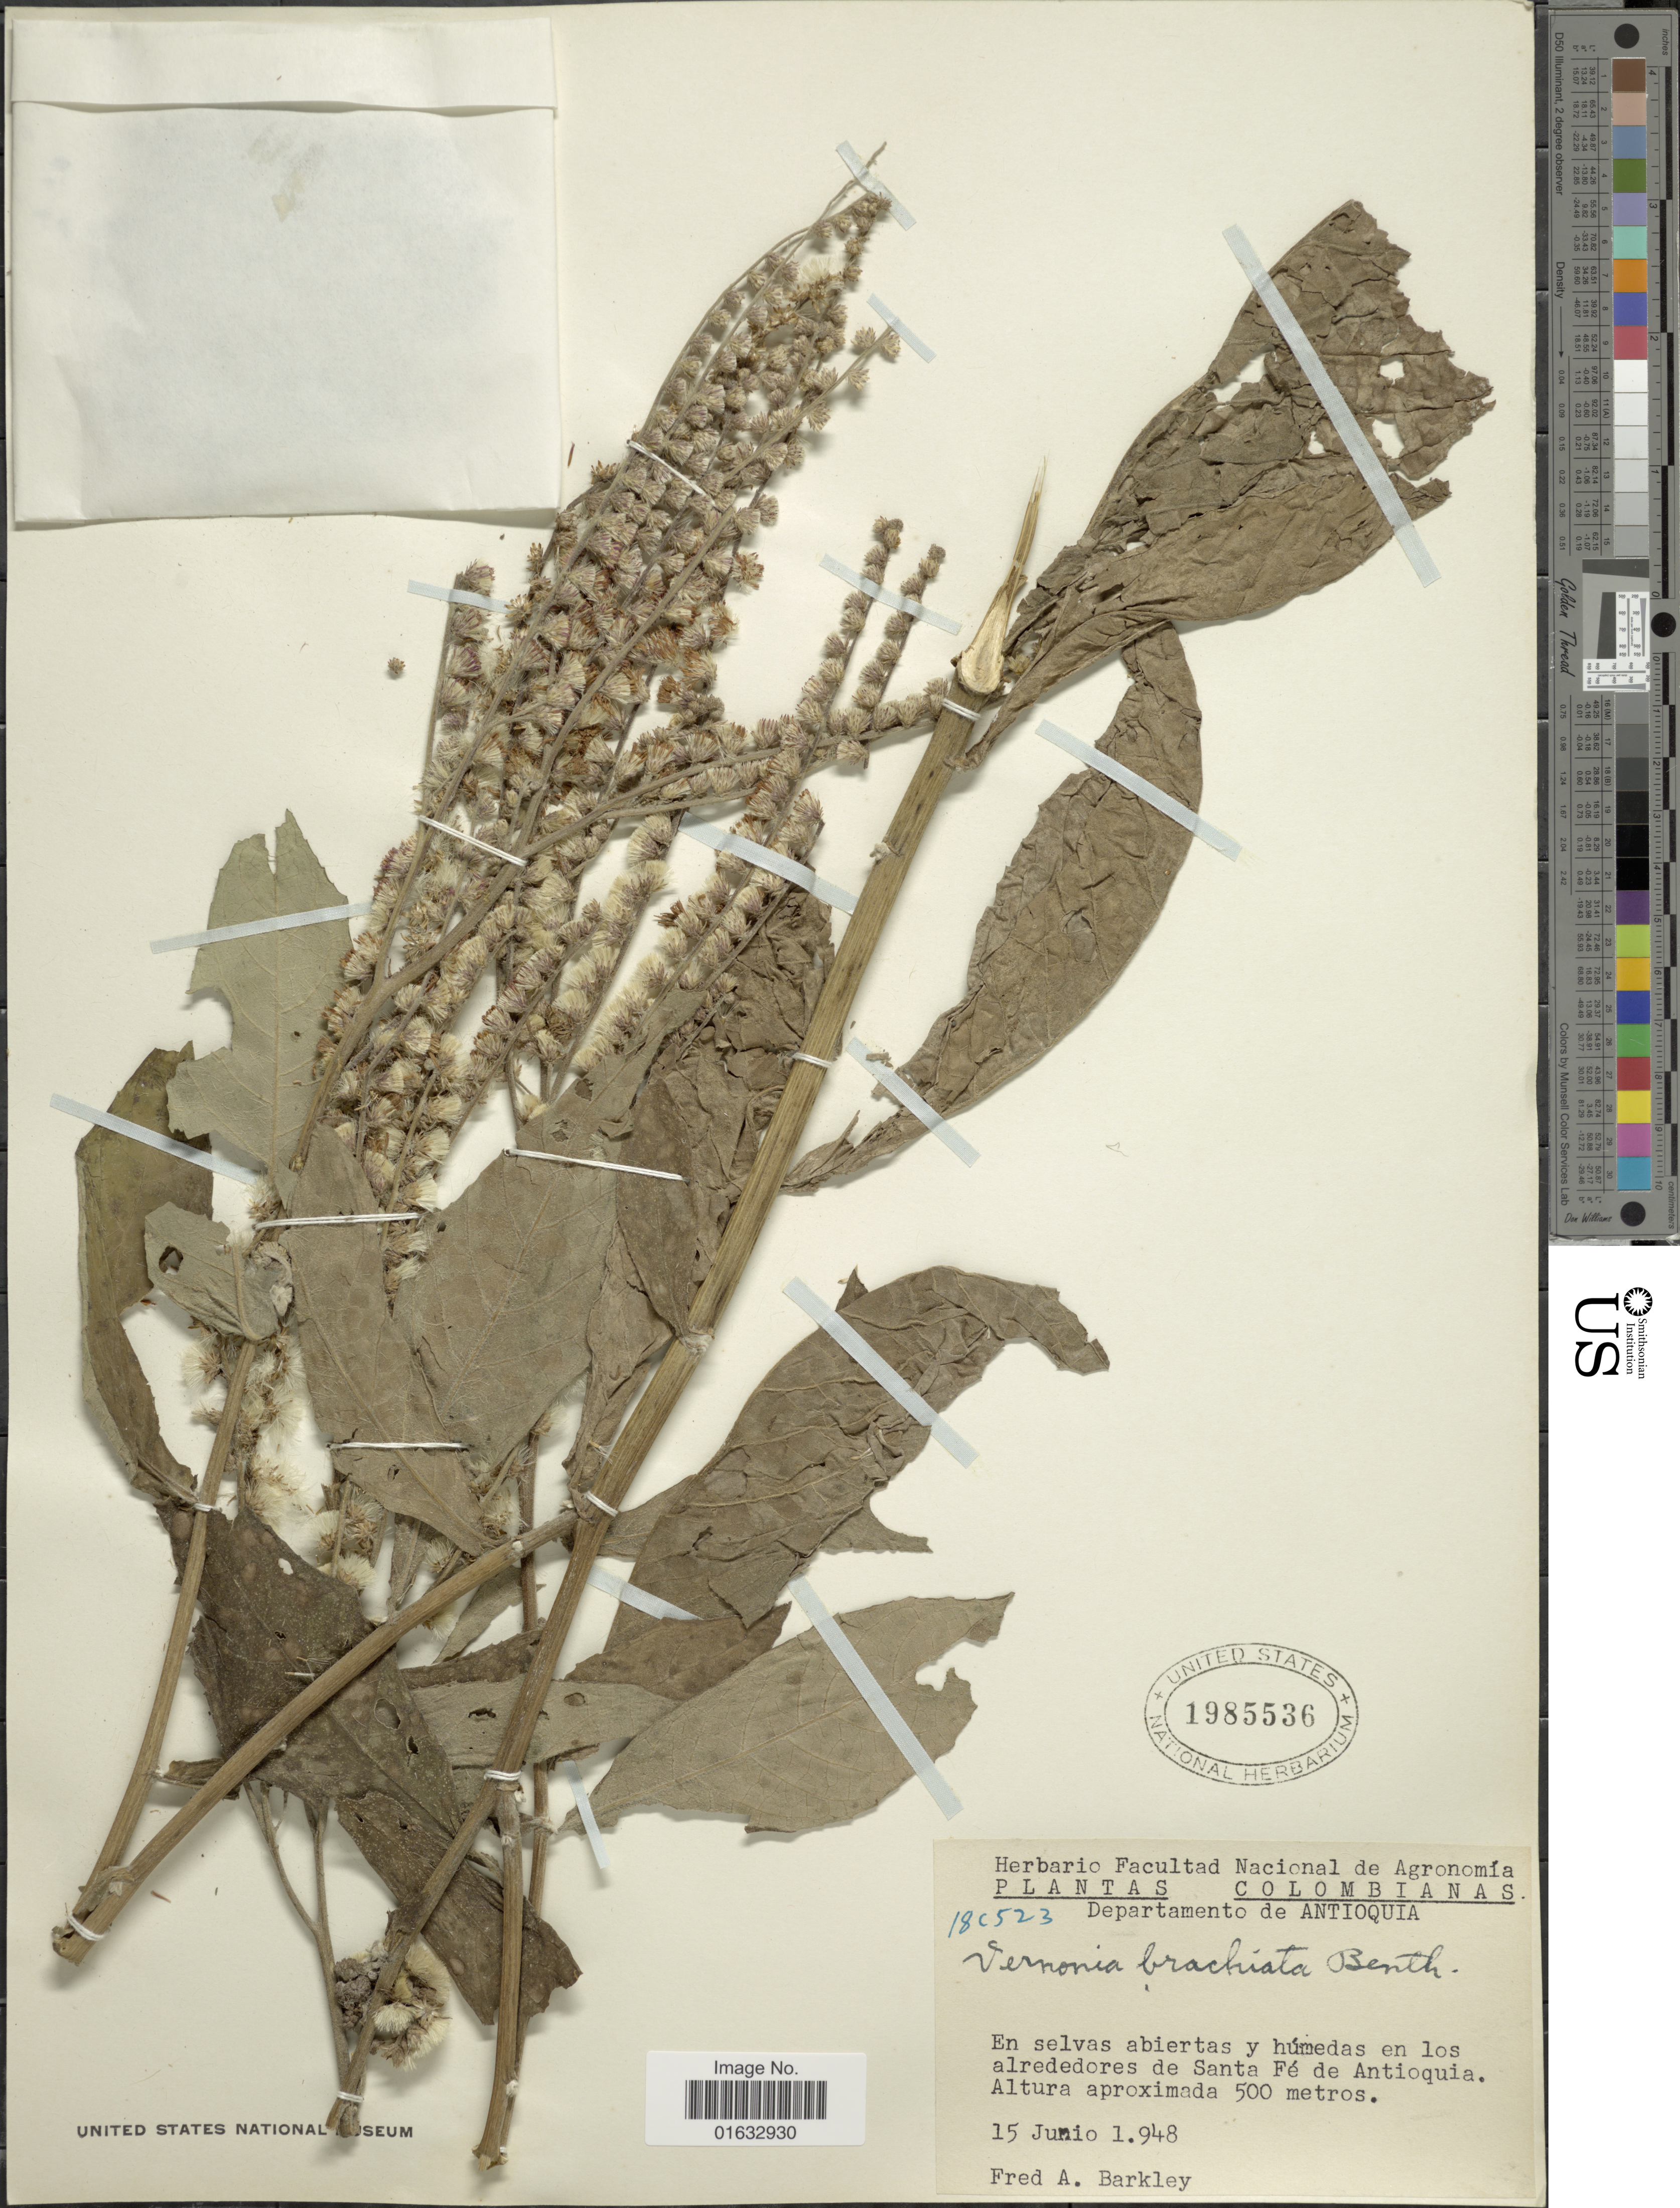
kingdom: Plantae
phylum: Tracheophyta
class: Magnoliopsida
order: Asterales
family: Asteraceae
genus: Eirmocephala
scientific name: Eirmocephala brachiata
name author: (Benth.) H. Rob.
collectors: F. A. Barkley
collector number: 18c523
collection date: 1948-06-15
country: Colombia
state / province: Antioquia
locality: Departamento de Antioquia. En selvas abiertas y humedas en los alrededores de Santa Fe de Antioquia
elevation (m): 500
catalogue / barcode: US 1985536